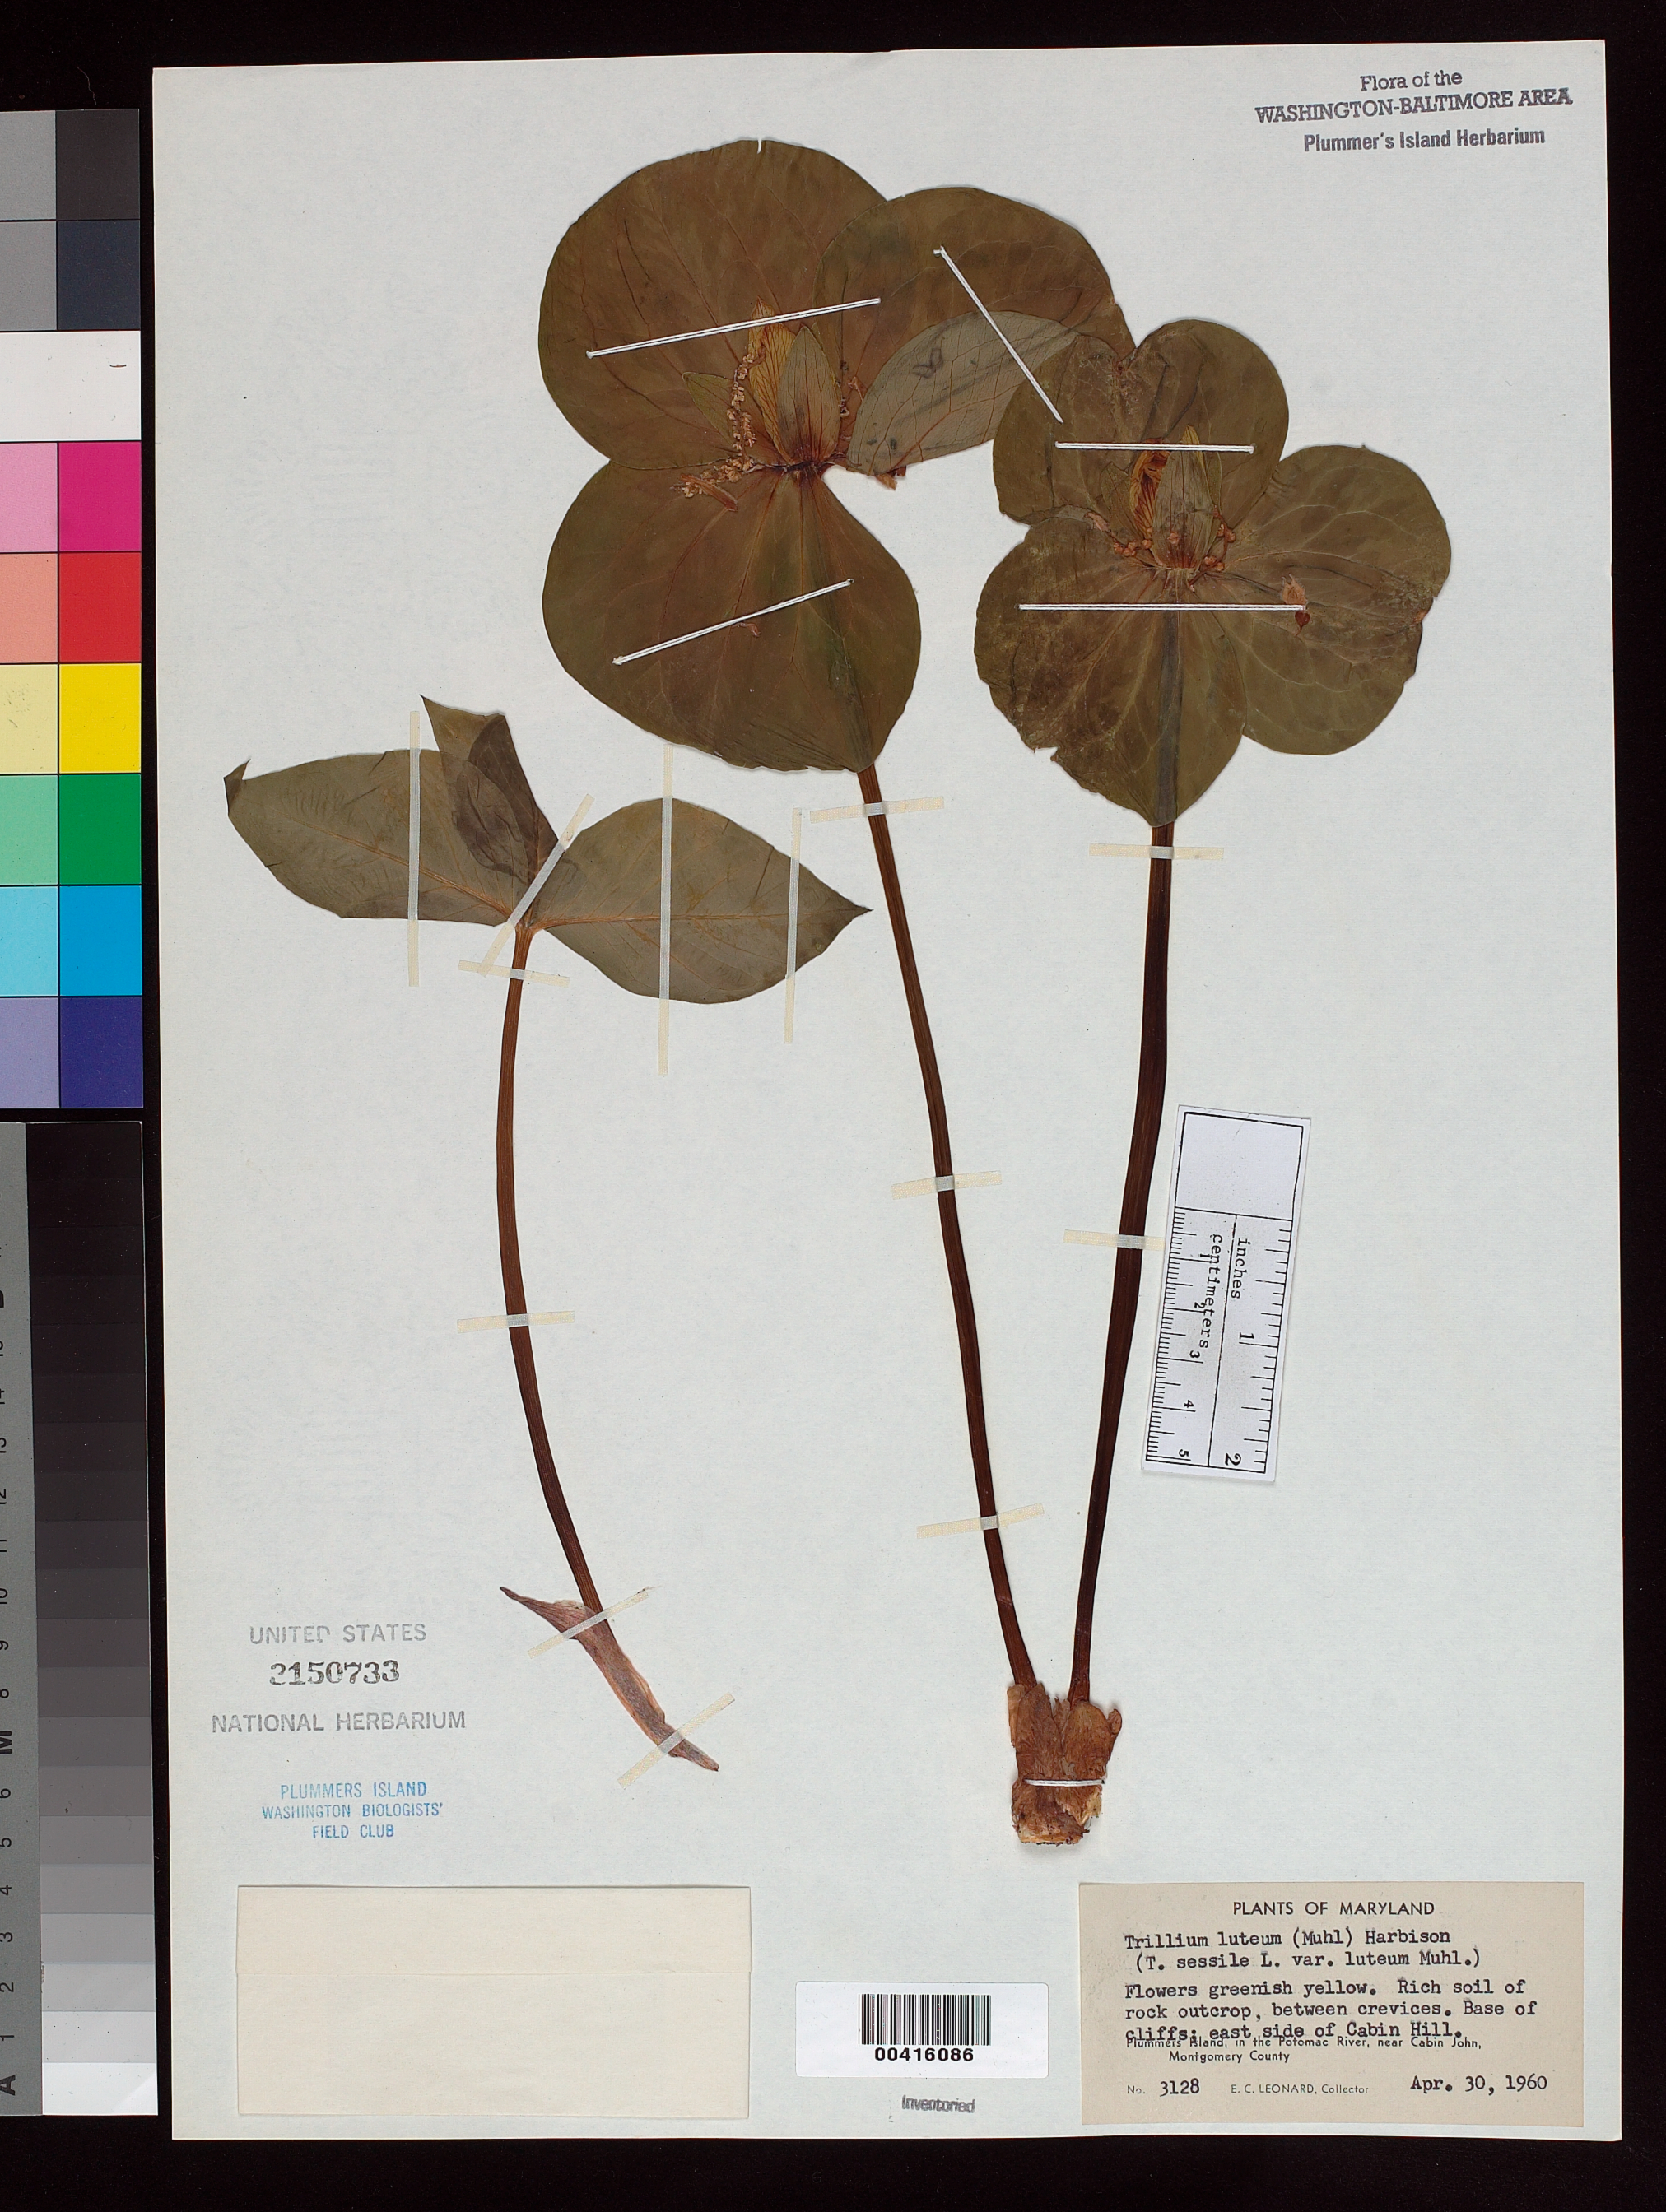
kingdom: Plantae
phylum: Tracheophyta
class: Liliopsida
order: Liliales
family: Melanthiaceae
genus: Trillium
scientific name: Trillium sessile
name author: L.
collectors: E. C. Leonard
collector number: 3128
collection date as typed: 30 Apr 1960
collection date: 1960-04-30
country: United States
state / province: Maryland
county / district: Montgomery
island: Plummers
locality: Plummer's Island; base of cliffs, east side of Cabin Hill C. & O. Canal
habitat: Rich soil of rock outcrop, between crevices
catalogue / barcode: US 3150733